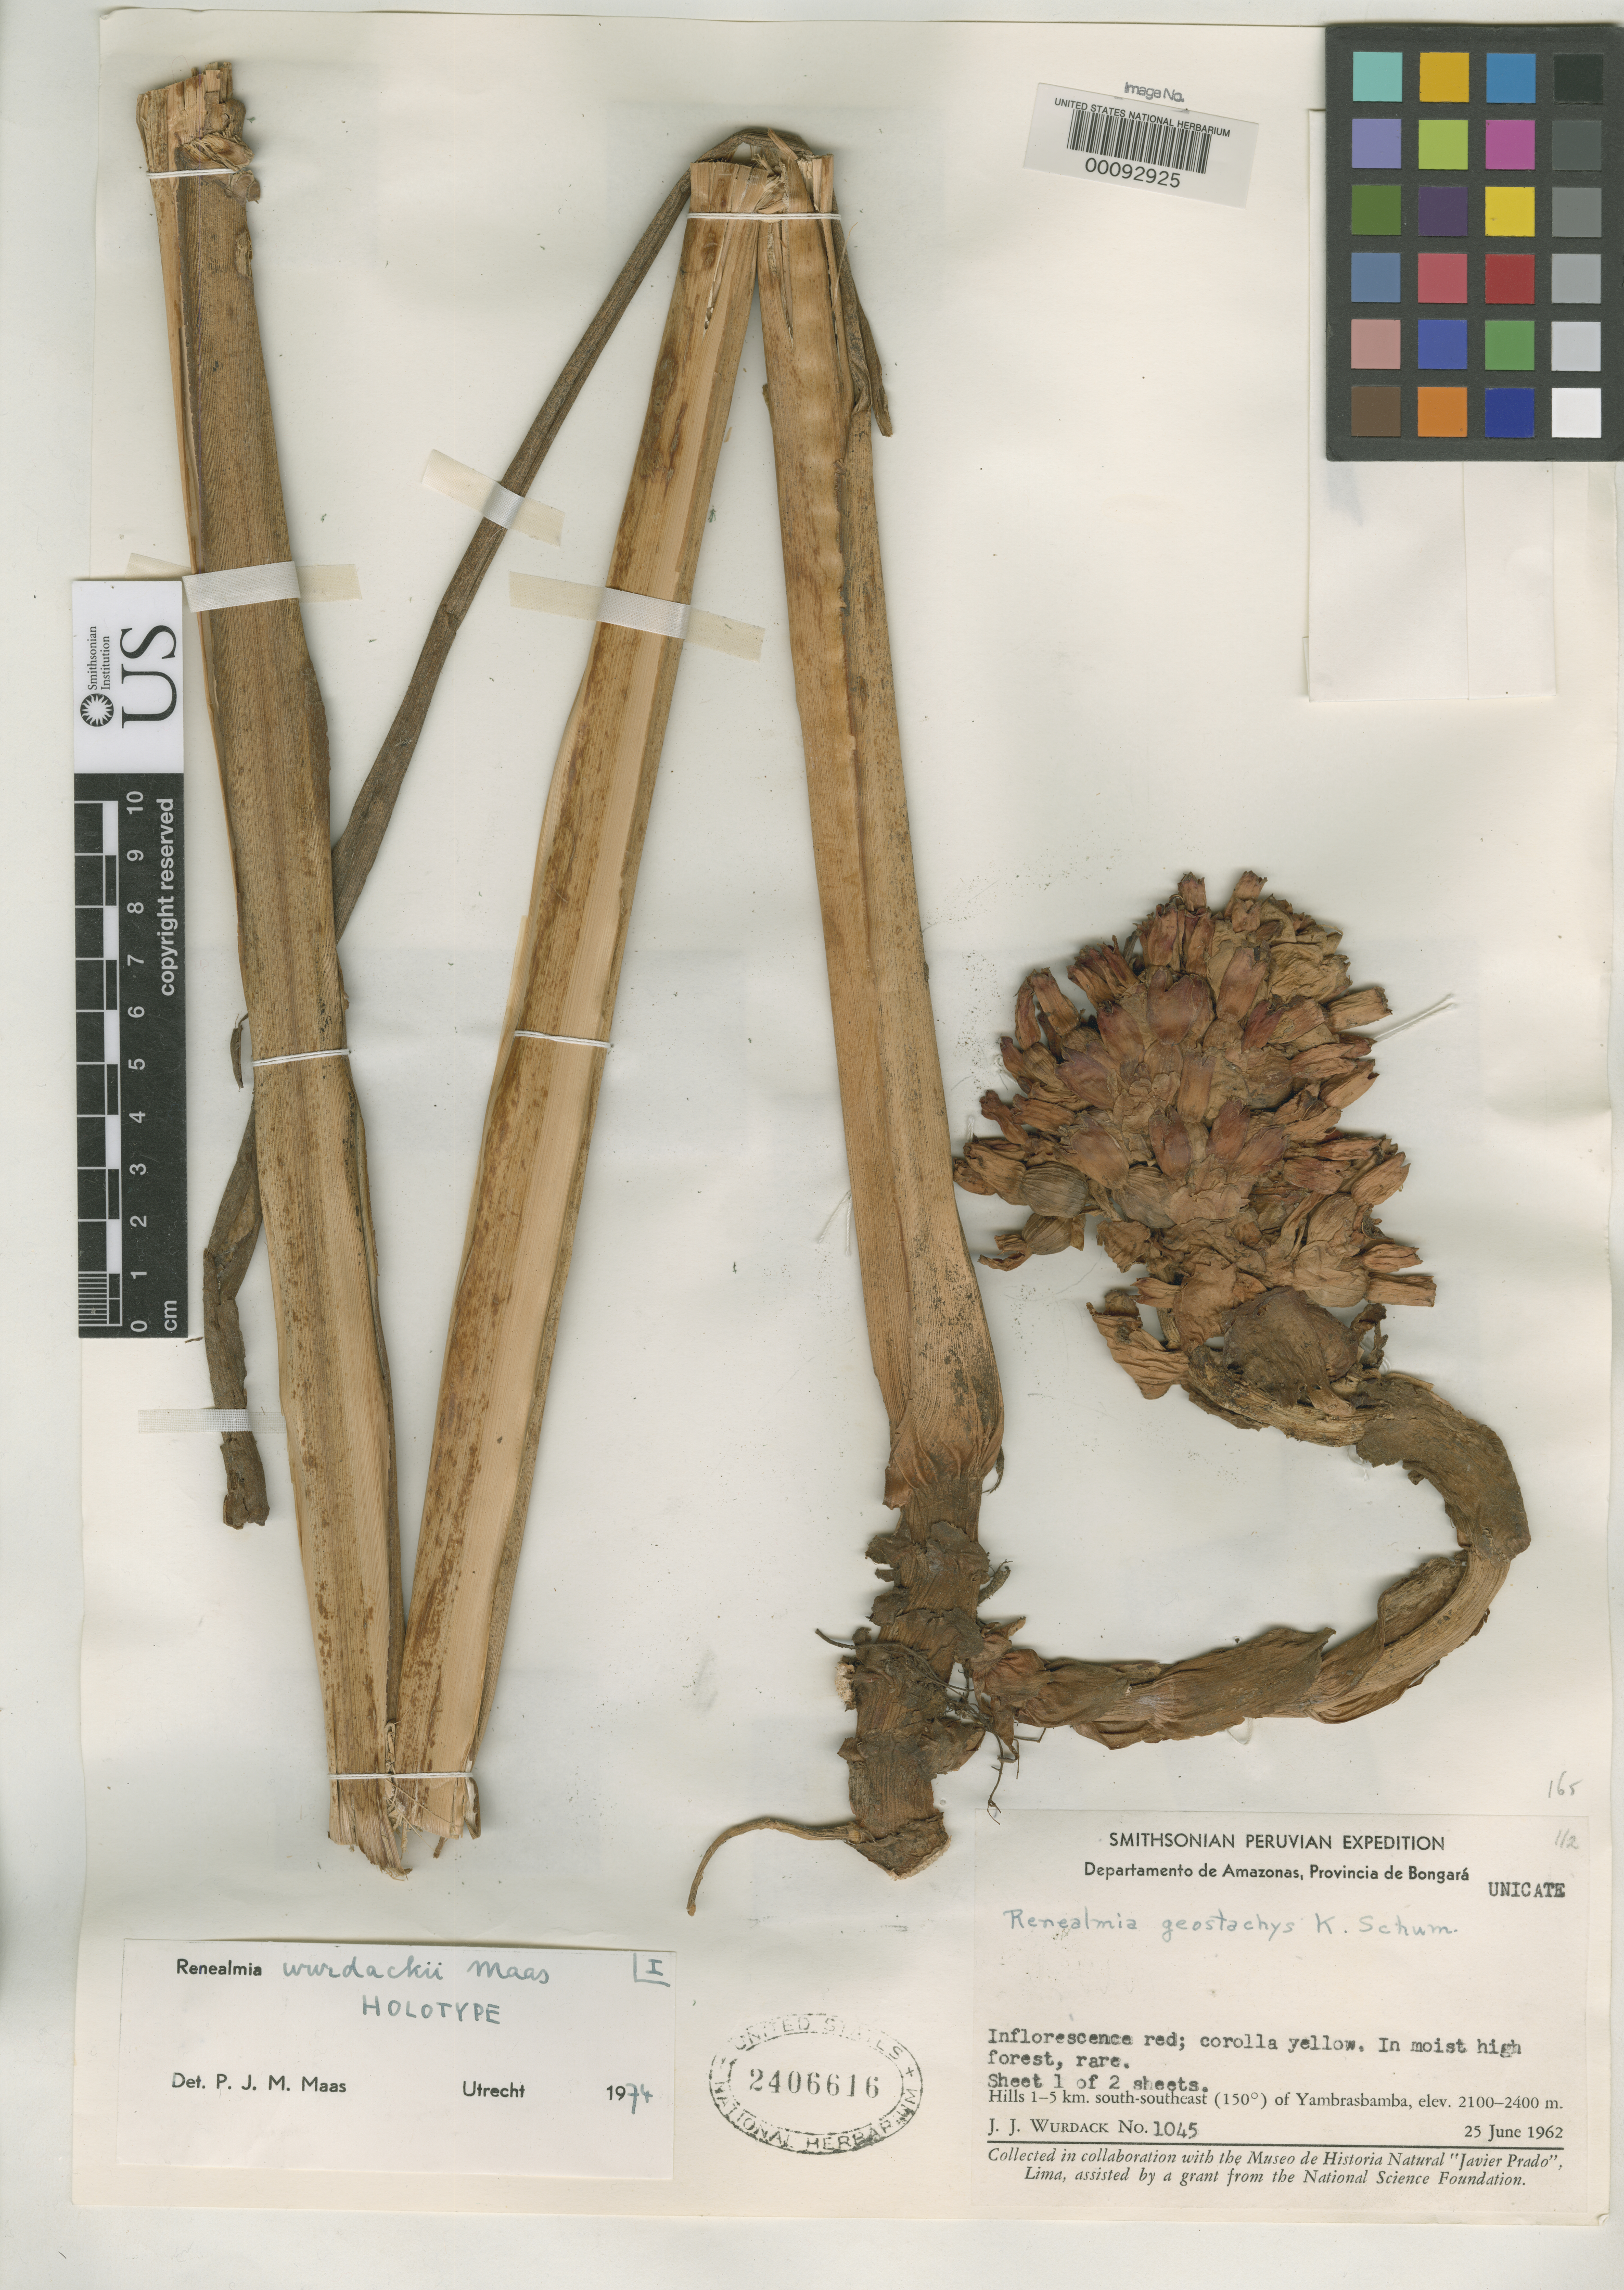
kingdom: Plantae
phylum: Tracheophyta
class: Liliopsida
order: Zingiberales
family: Zingiberaceae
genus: Renealmia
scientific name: Renealmia wurdackii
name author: Maas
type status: Holotype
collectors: J. J. Wurdack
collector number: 1045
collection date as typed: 25 Jun 1962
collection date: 1962-06-25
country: Peru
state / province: Amazonas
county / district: Bongará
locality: South-southeast of Yambrasbamba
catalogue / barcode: US 2406616